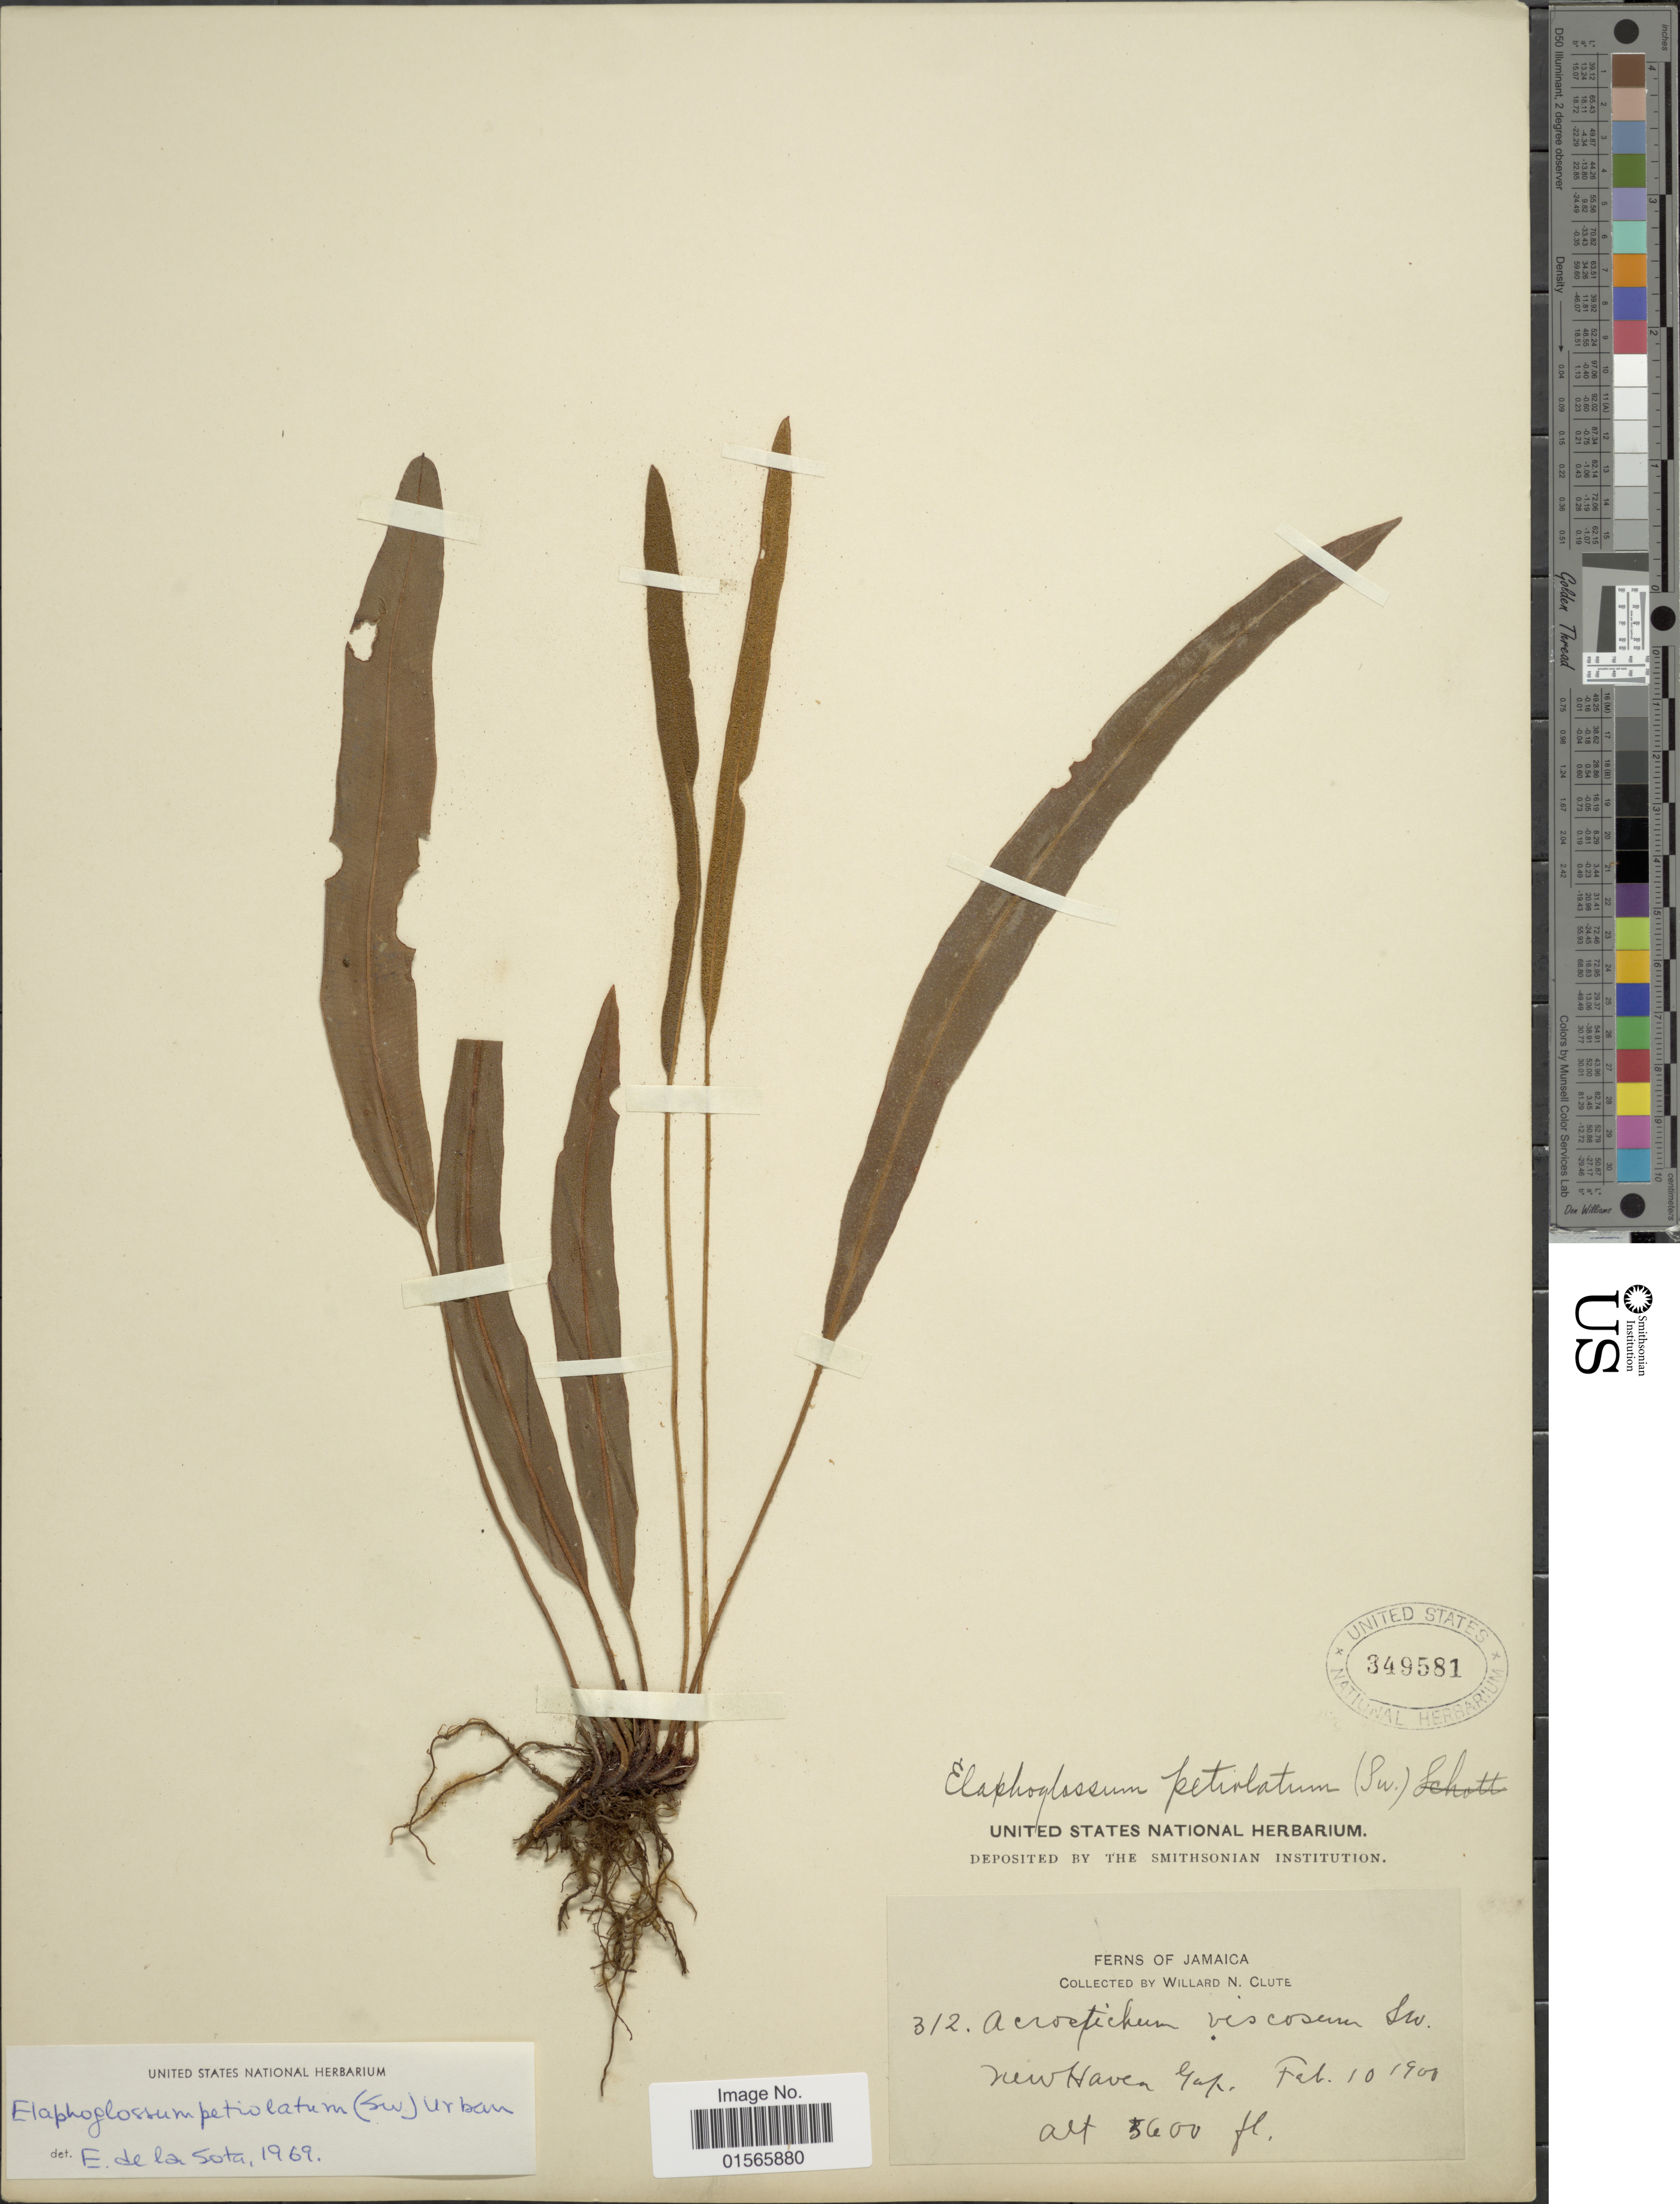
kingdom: Plantae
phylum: Tracheophyta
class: Polypodiopsida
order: Polypodiales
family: Dryopteridaceae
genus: Elaphoglossum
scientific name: Elaphoglossum peltatum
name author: (Sw.) Urb.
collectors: W. N. Clute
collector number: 312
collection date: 1900-02-10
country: Jamaica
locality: New Haven Gap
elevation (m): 1707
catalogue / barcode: US 349581